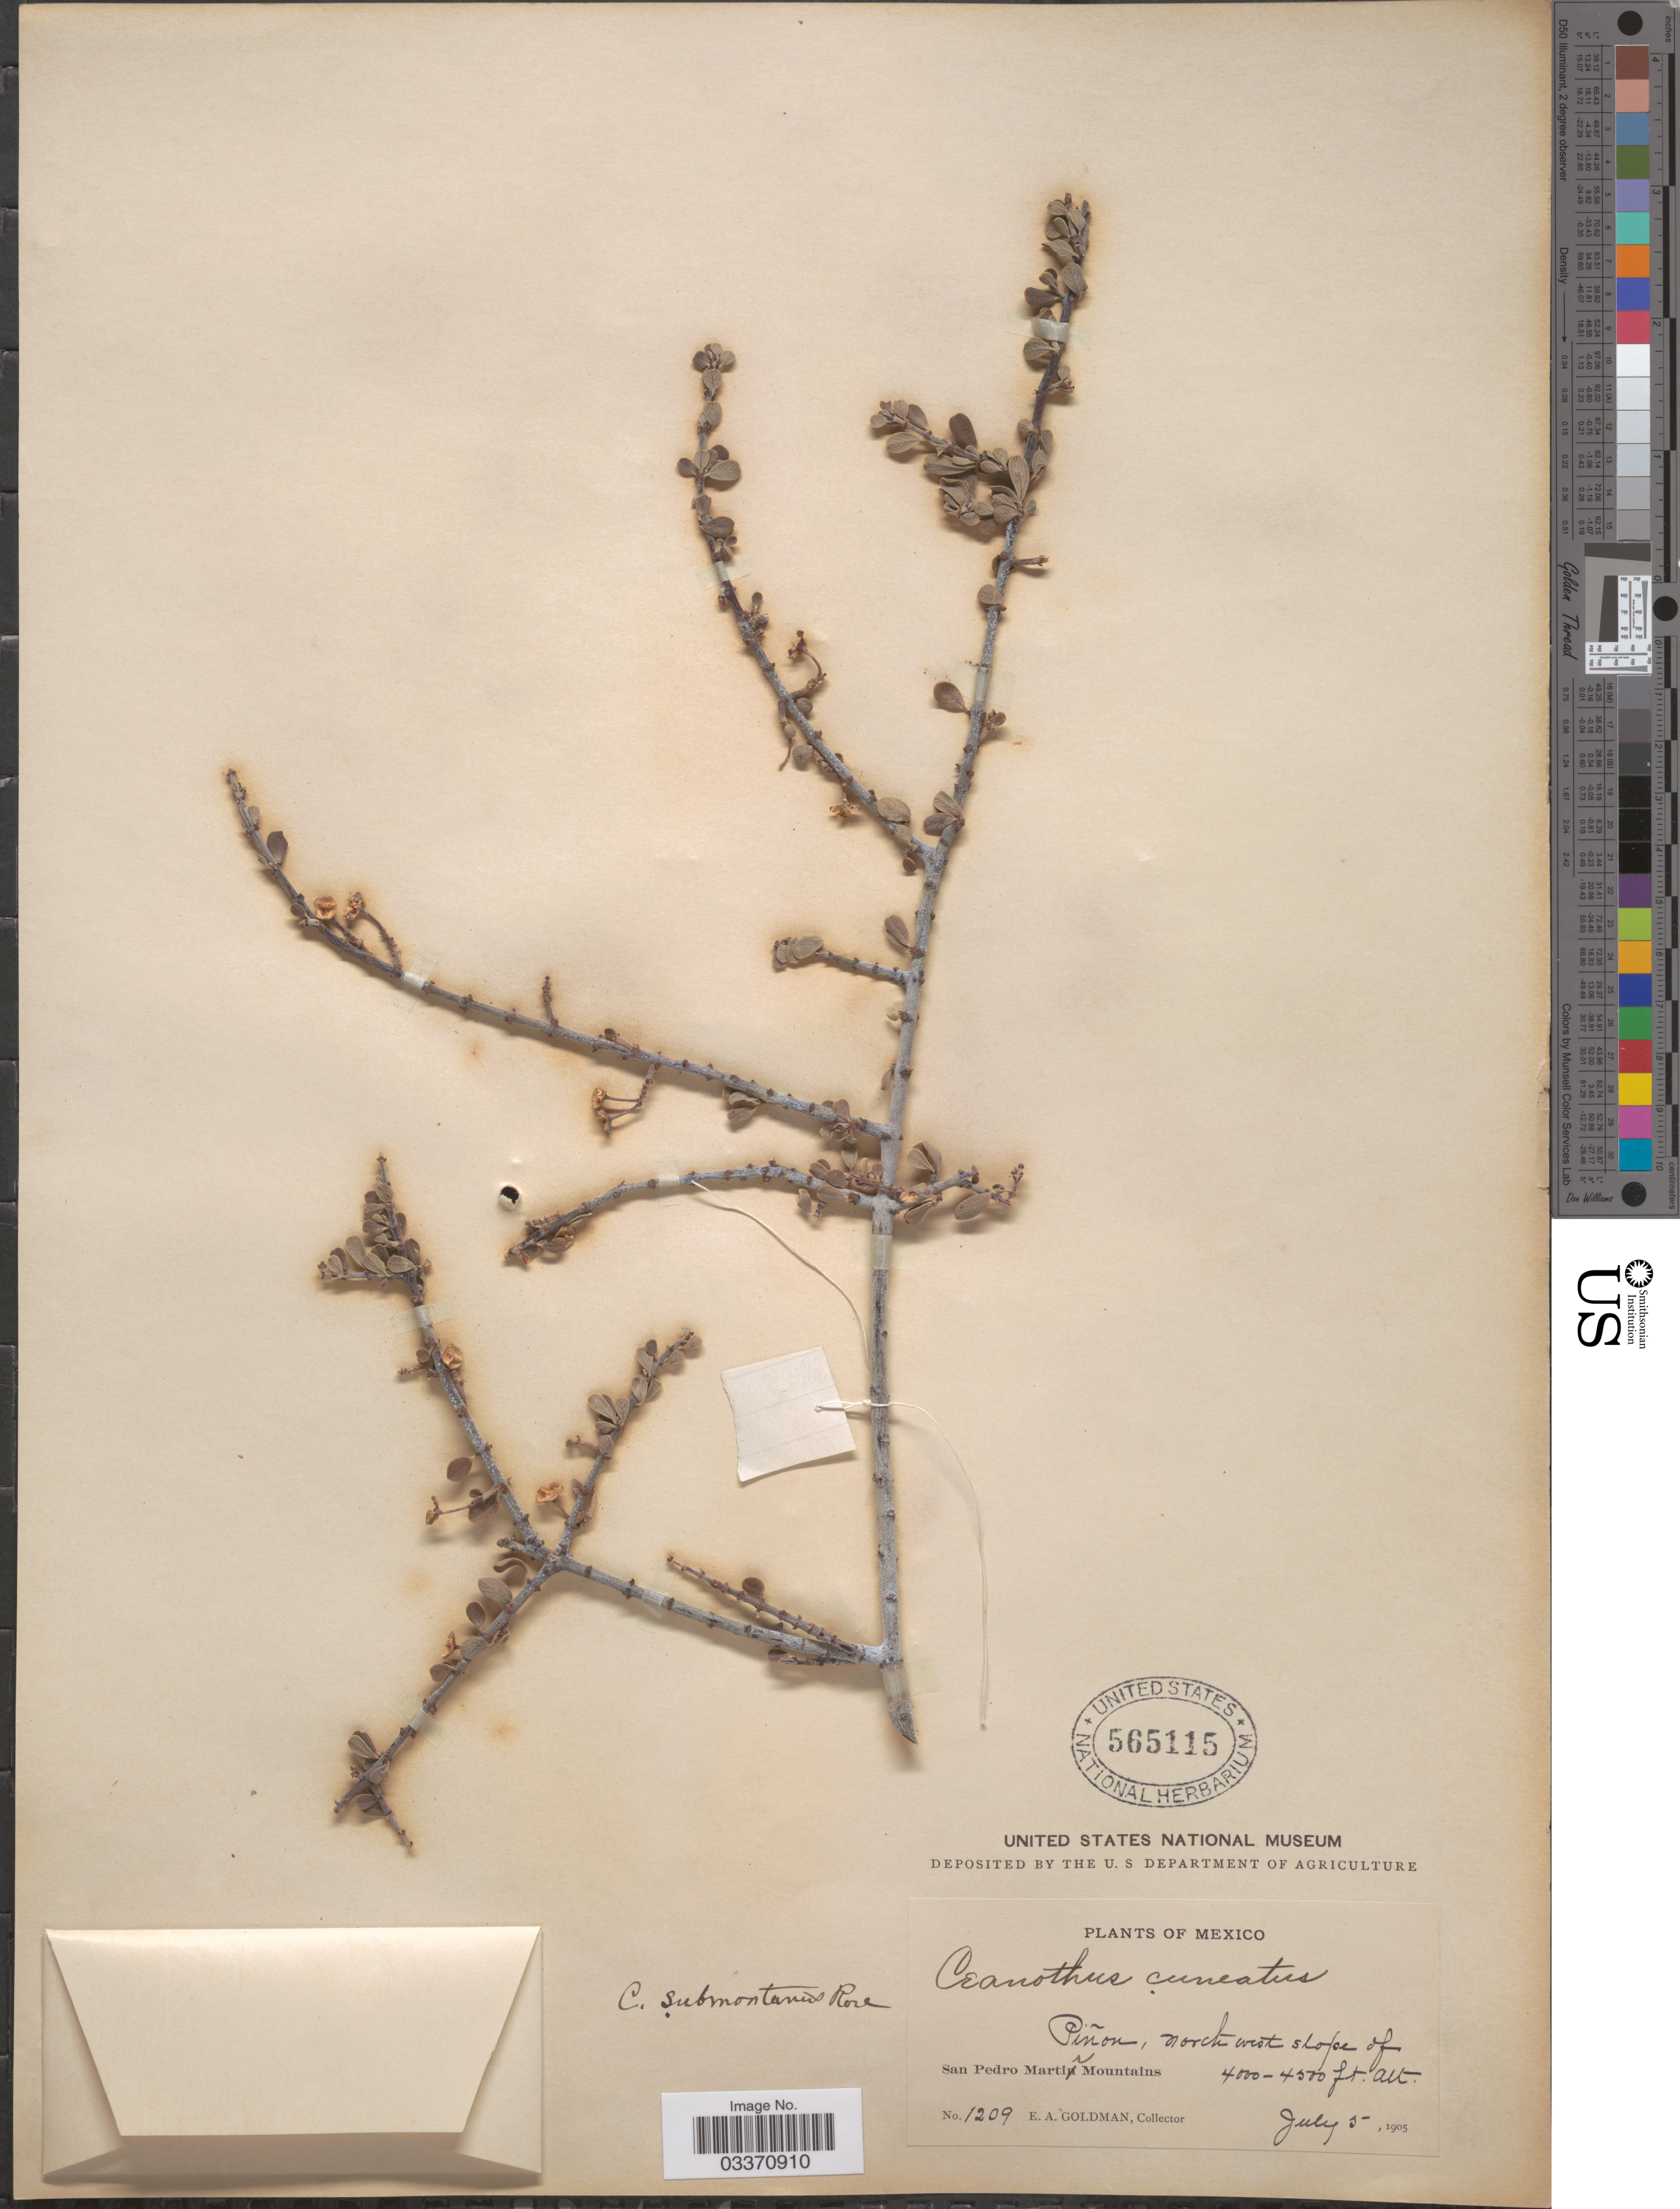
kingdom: Plantae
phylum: Tracheophyta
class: Magnoliopsida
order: Rosales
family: Rhamnaceae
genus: Ceanothus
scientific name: Ceanothus cuneatus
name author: (Hook.) Nutt.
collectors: E. A. Goldman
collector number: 1209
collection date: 1905-07-05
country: Mexico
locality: Piñon, north west slope of San Pedro Martir Mountains.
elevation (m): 1219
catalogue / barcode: US 565115